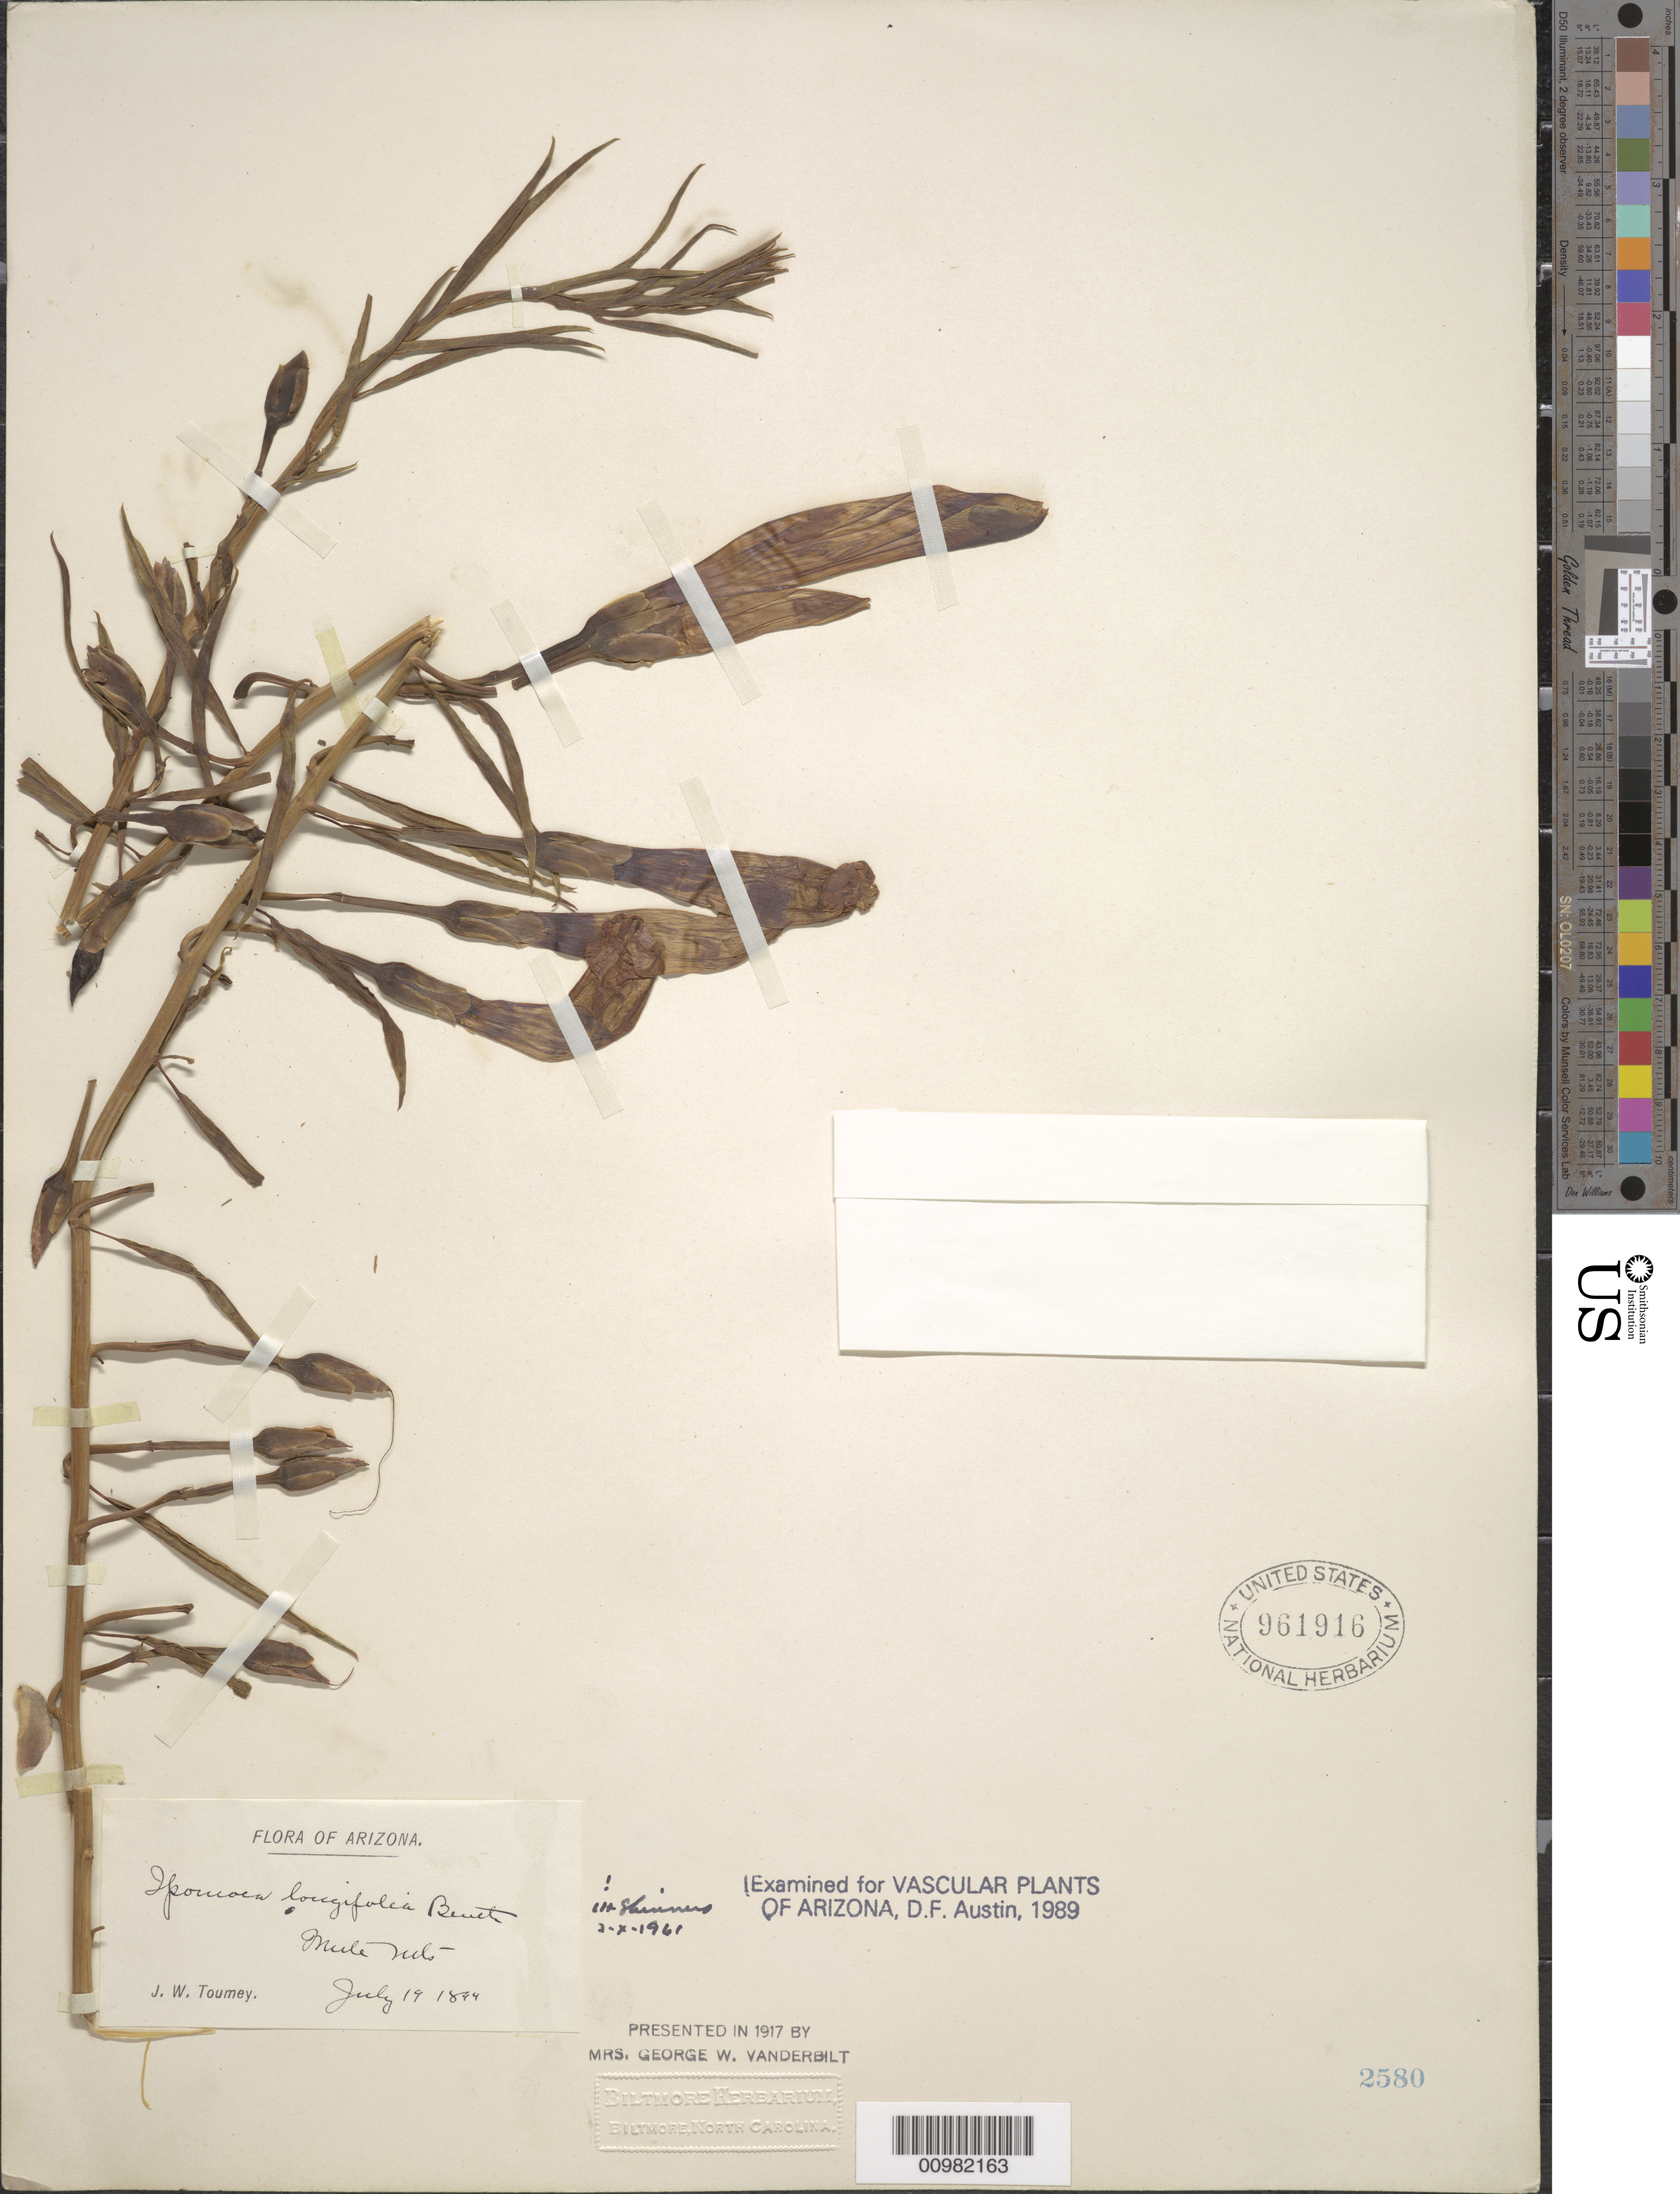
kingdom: Plantae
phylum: Tracheophyta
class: Magnoliopsida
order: Solanales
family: Convolvulaceae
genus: Ipomoea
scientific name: Ipomoea longifolia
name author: Benth.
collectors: J. W. Toumey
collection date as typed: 19 Jul 1894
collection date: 1894-07-19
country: United States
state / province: Arizona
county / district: Cochise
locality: Mule Mountains.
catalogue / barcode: US 961916